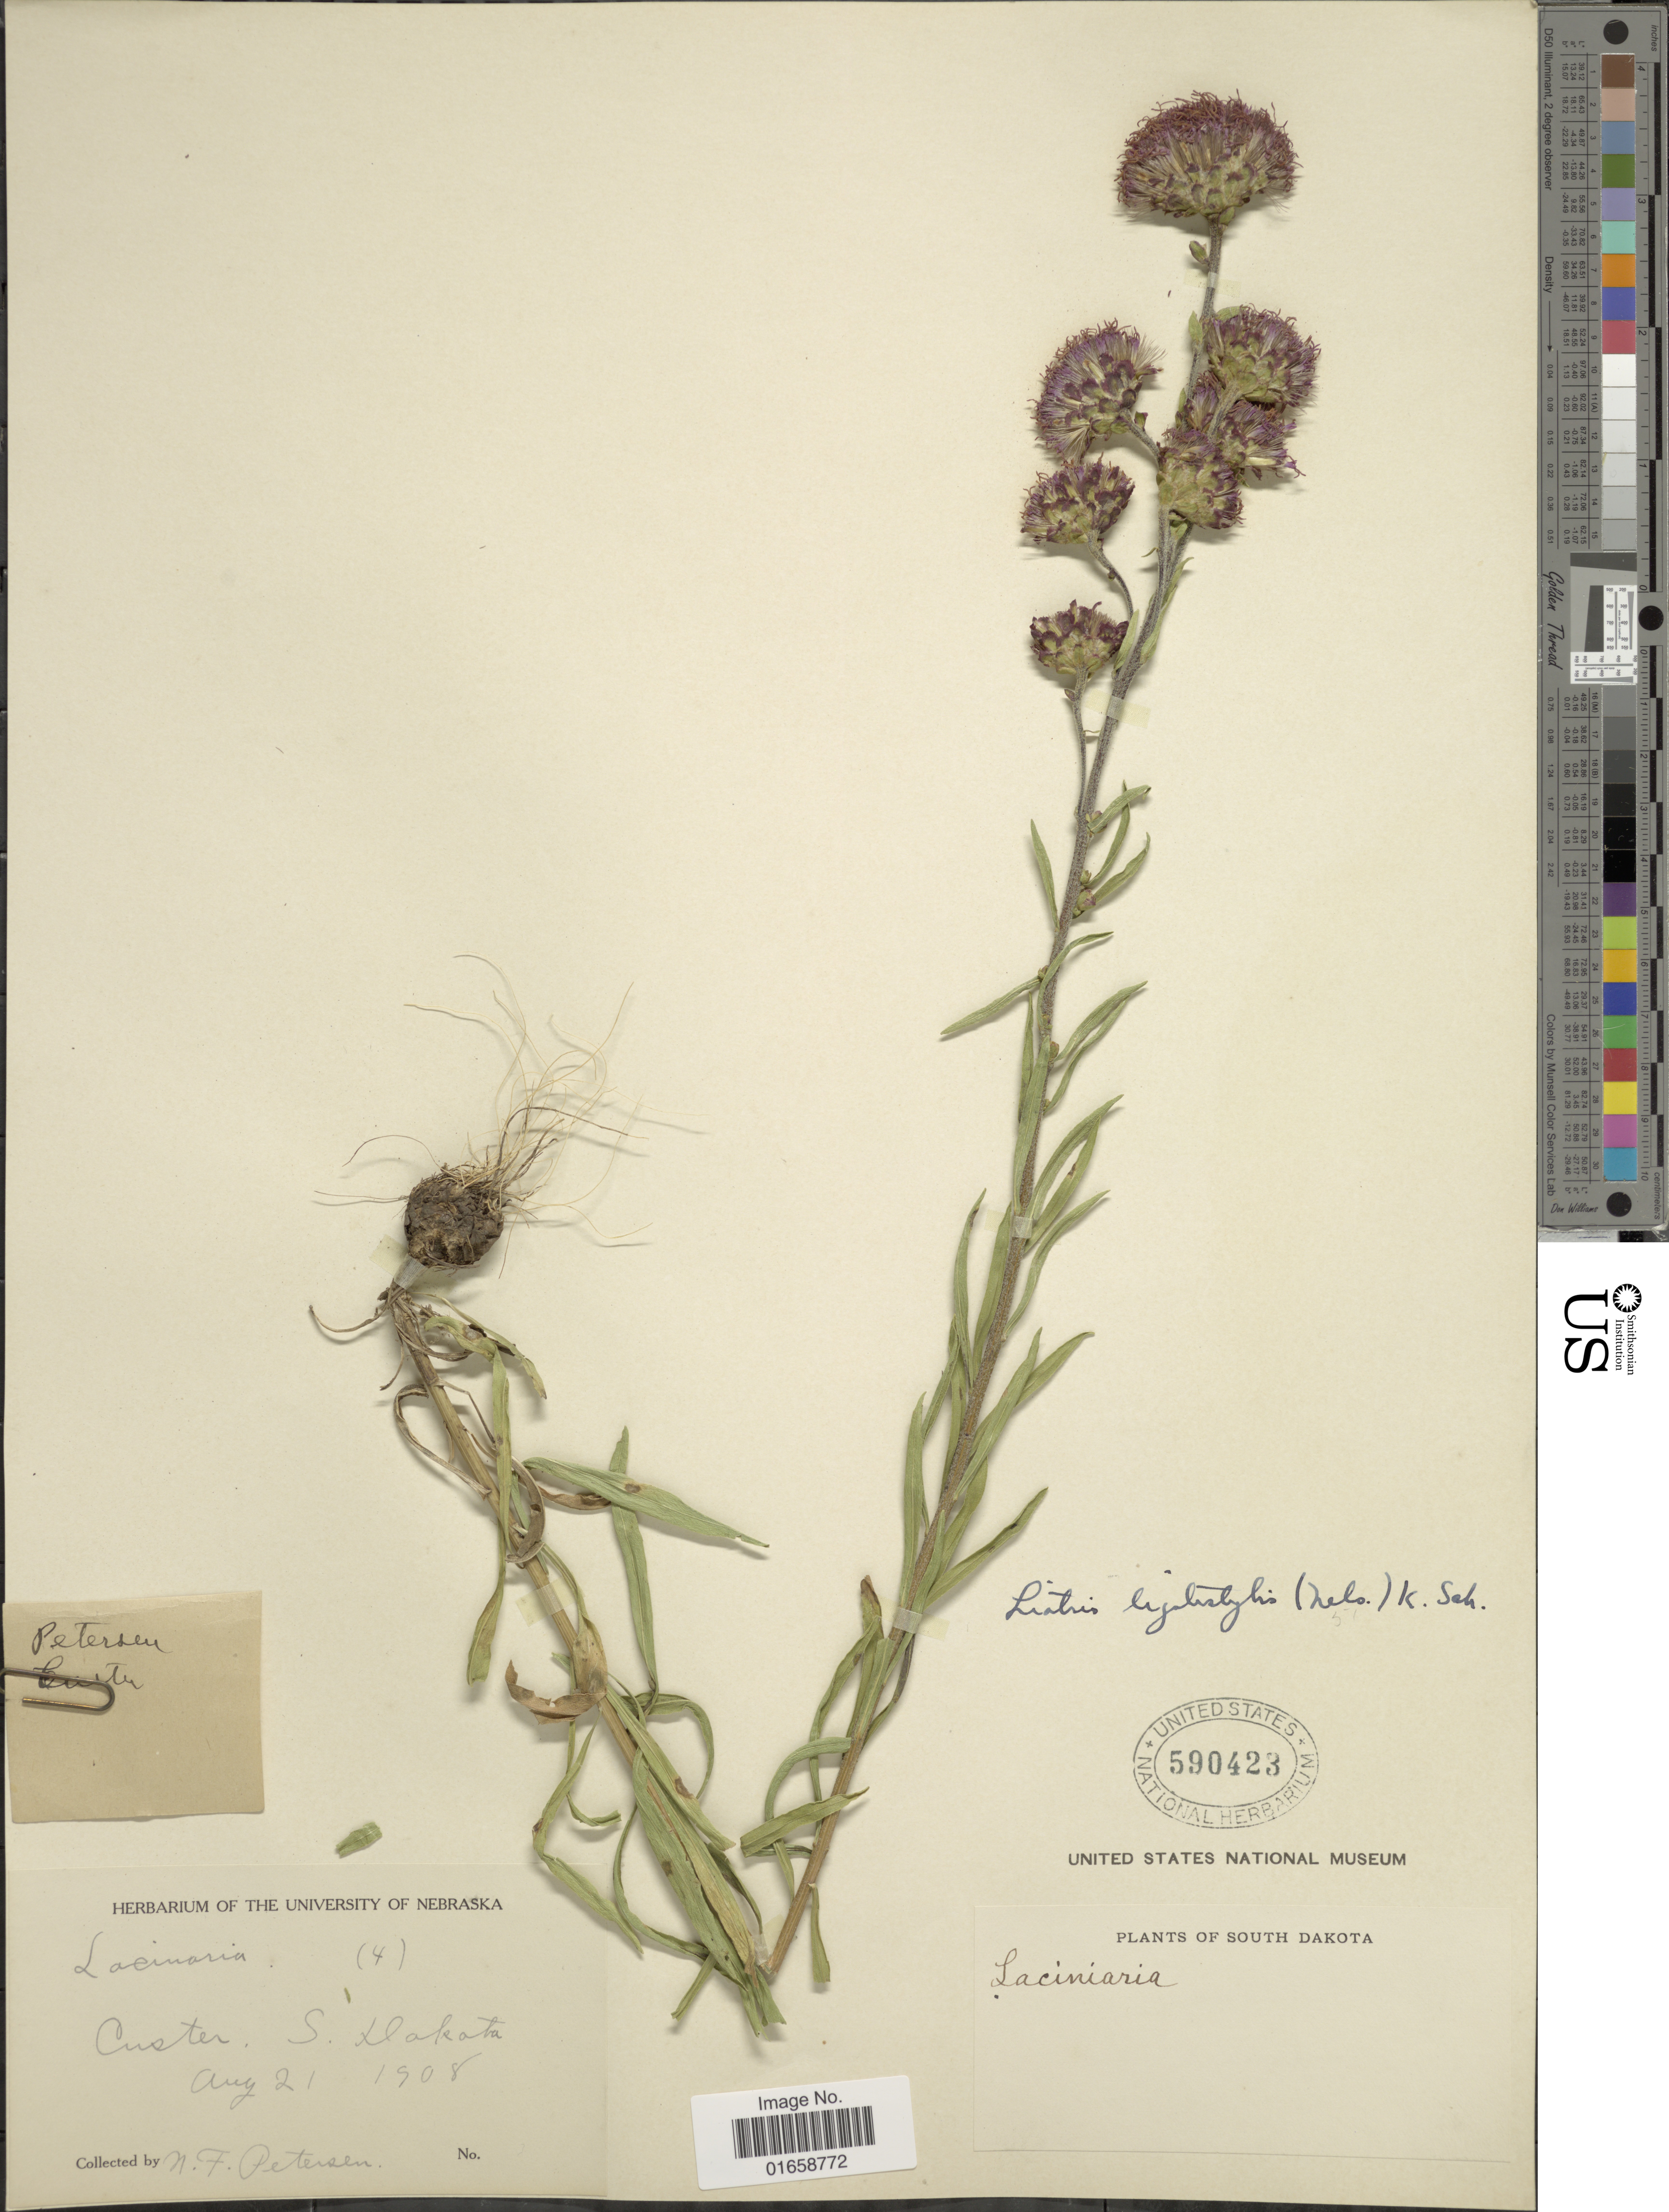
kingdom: Plantae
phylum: Tracheophyta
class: Magnoliopsida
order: Asterales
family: Asteraceae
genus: Liatris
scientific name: Liatris ligulistylis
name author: (A. Nelson) K. Schum.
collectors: N. F. Peterson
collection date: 1908-08-21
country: United States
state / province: South Dakota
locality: Custer, S. Dakota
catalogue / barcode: US 590423